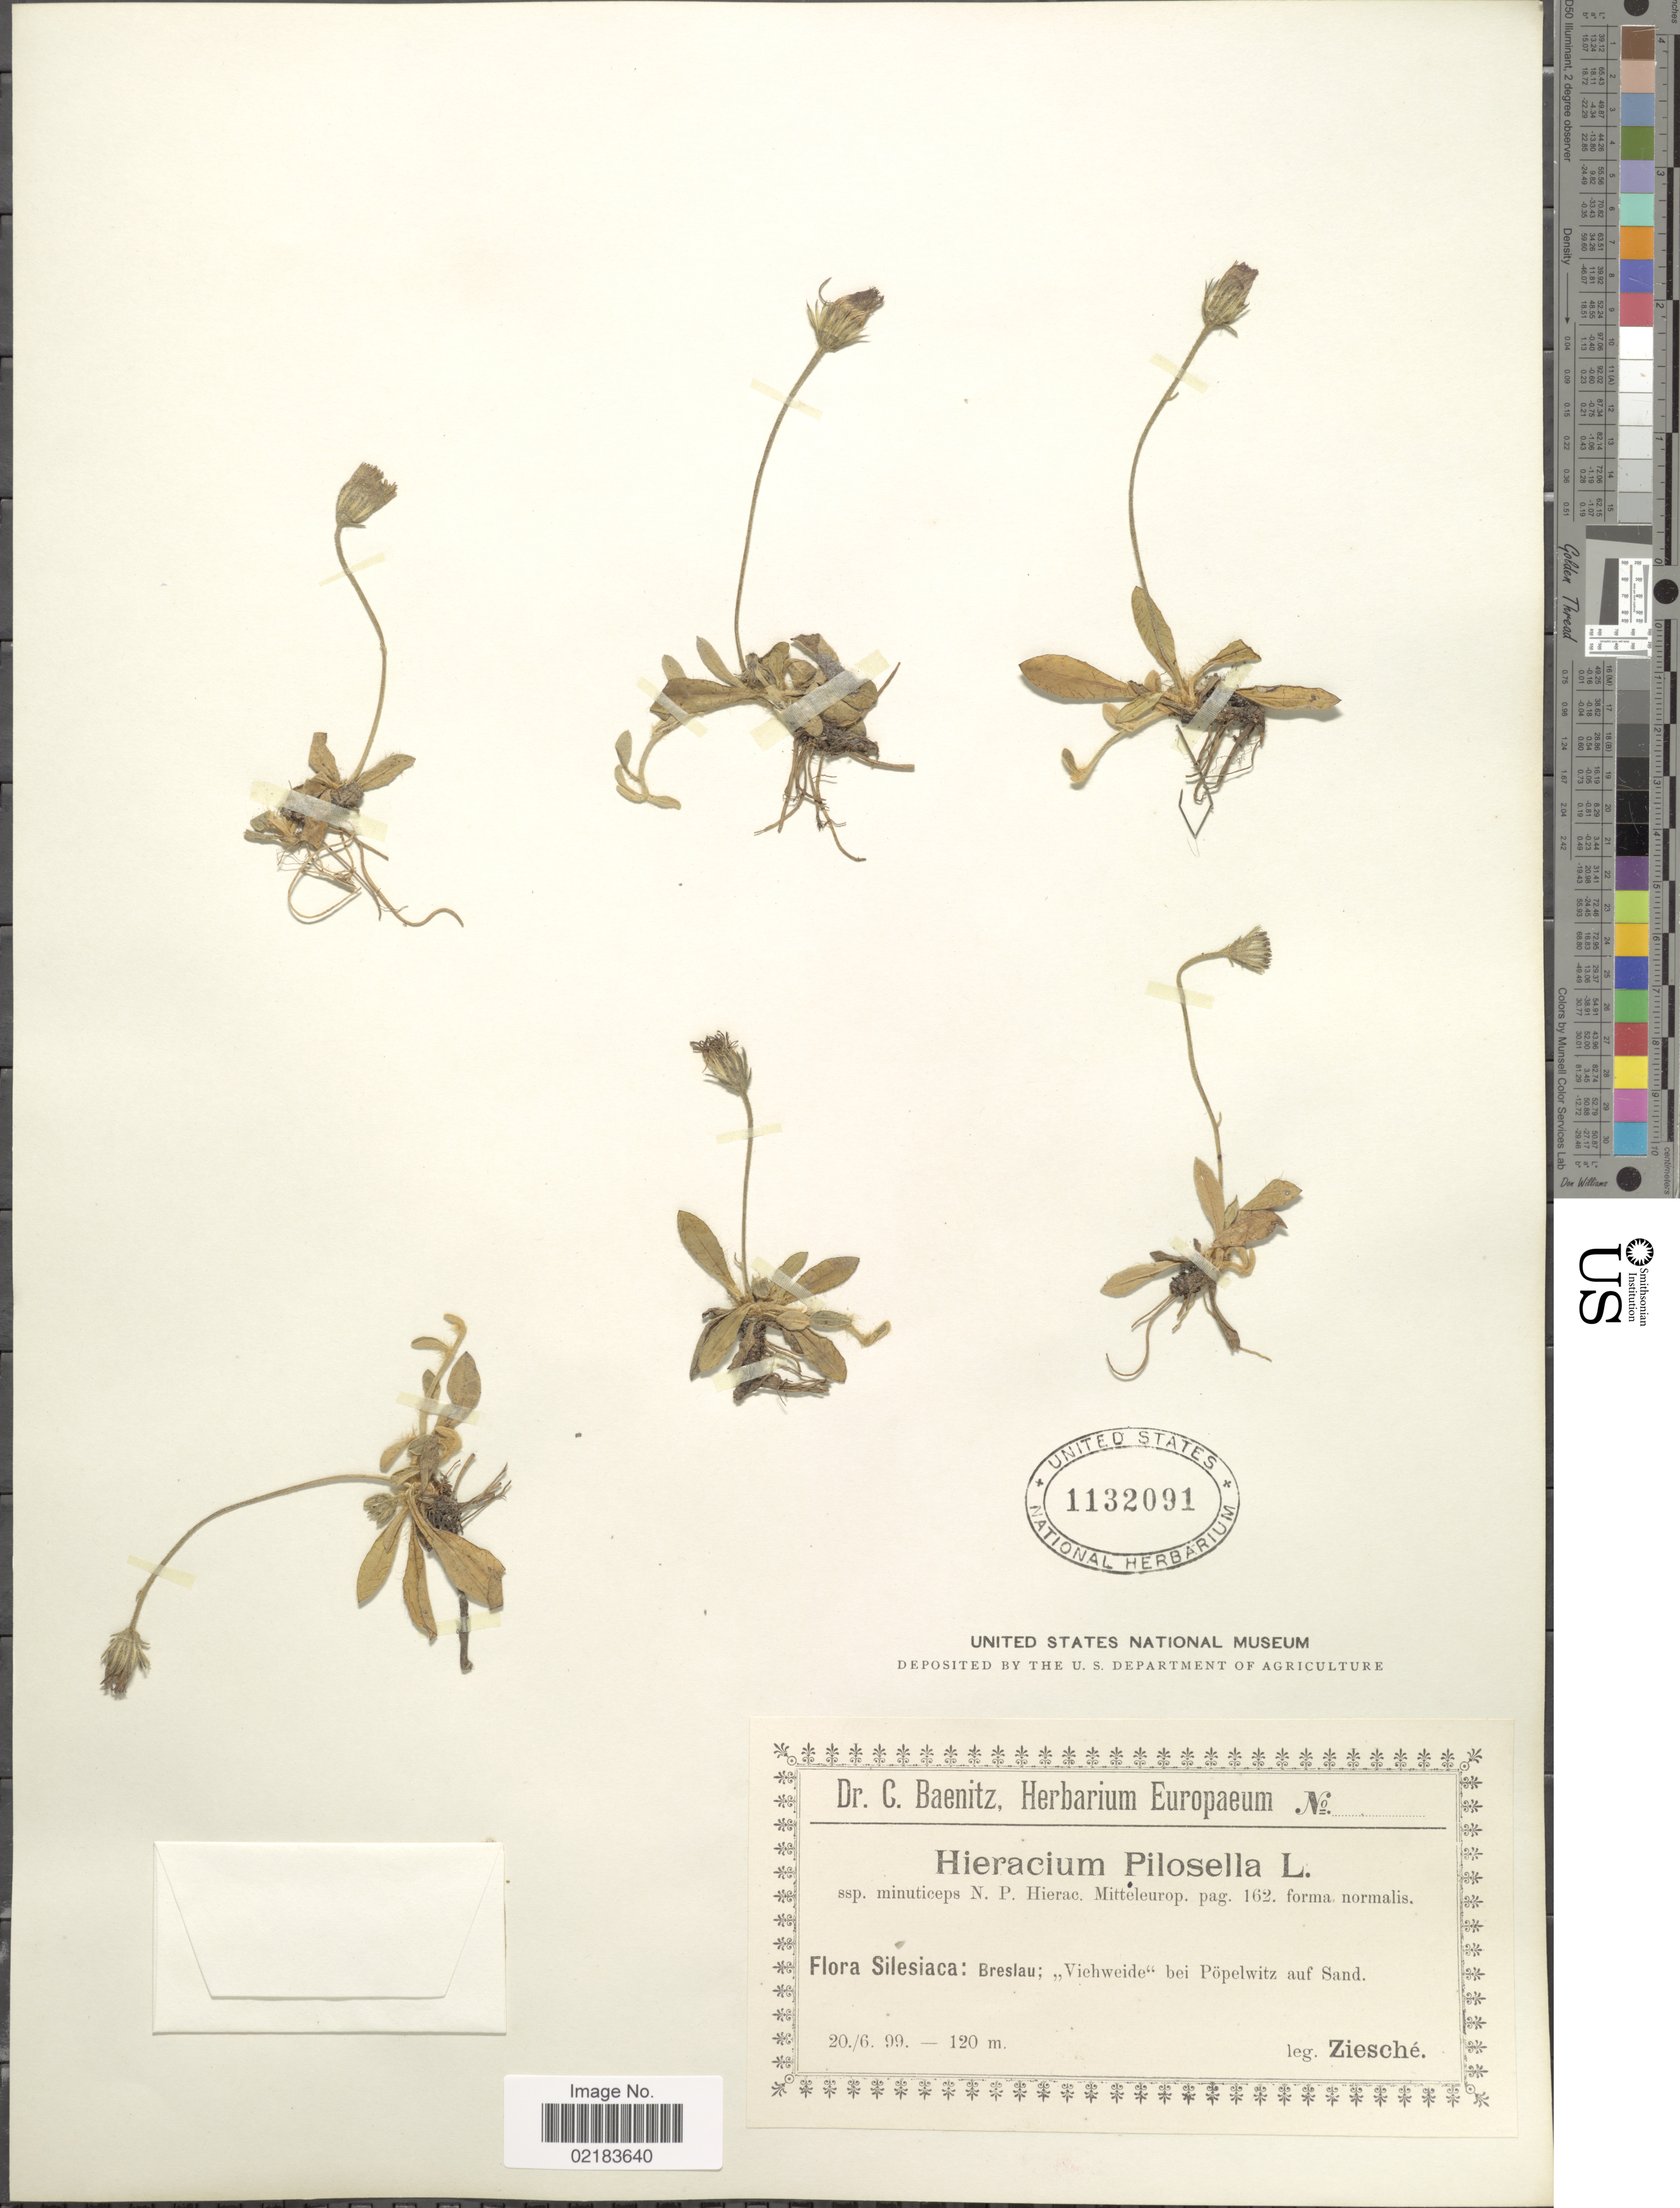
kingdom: Plantae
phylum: Tracheophyta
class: Magnoliopsida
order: Asterales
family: Asteraceae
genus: Pilosella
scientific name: Pilosella officinarum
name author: Vaill.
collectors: Ziesché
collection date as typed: Transcribed d/m/y: 20/6/99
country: Poland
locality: Silesia: Breslau, "Vichweide" bei Pöpelwitz auf Sand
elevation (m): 120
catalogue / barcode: US 1132091